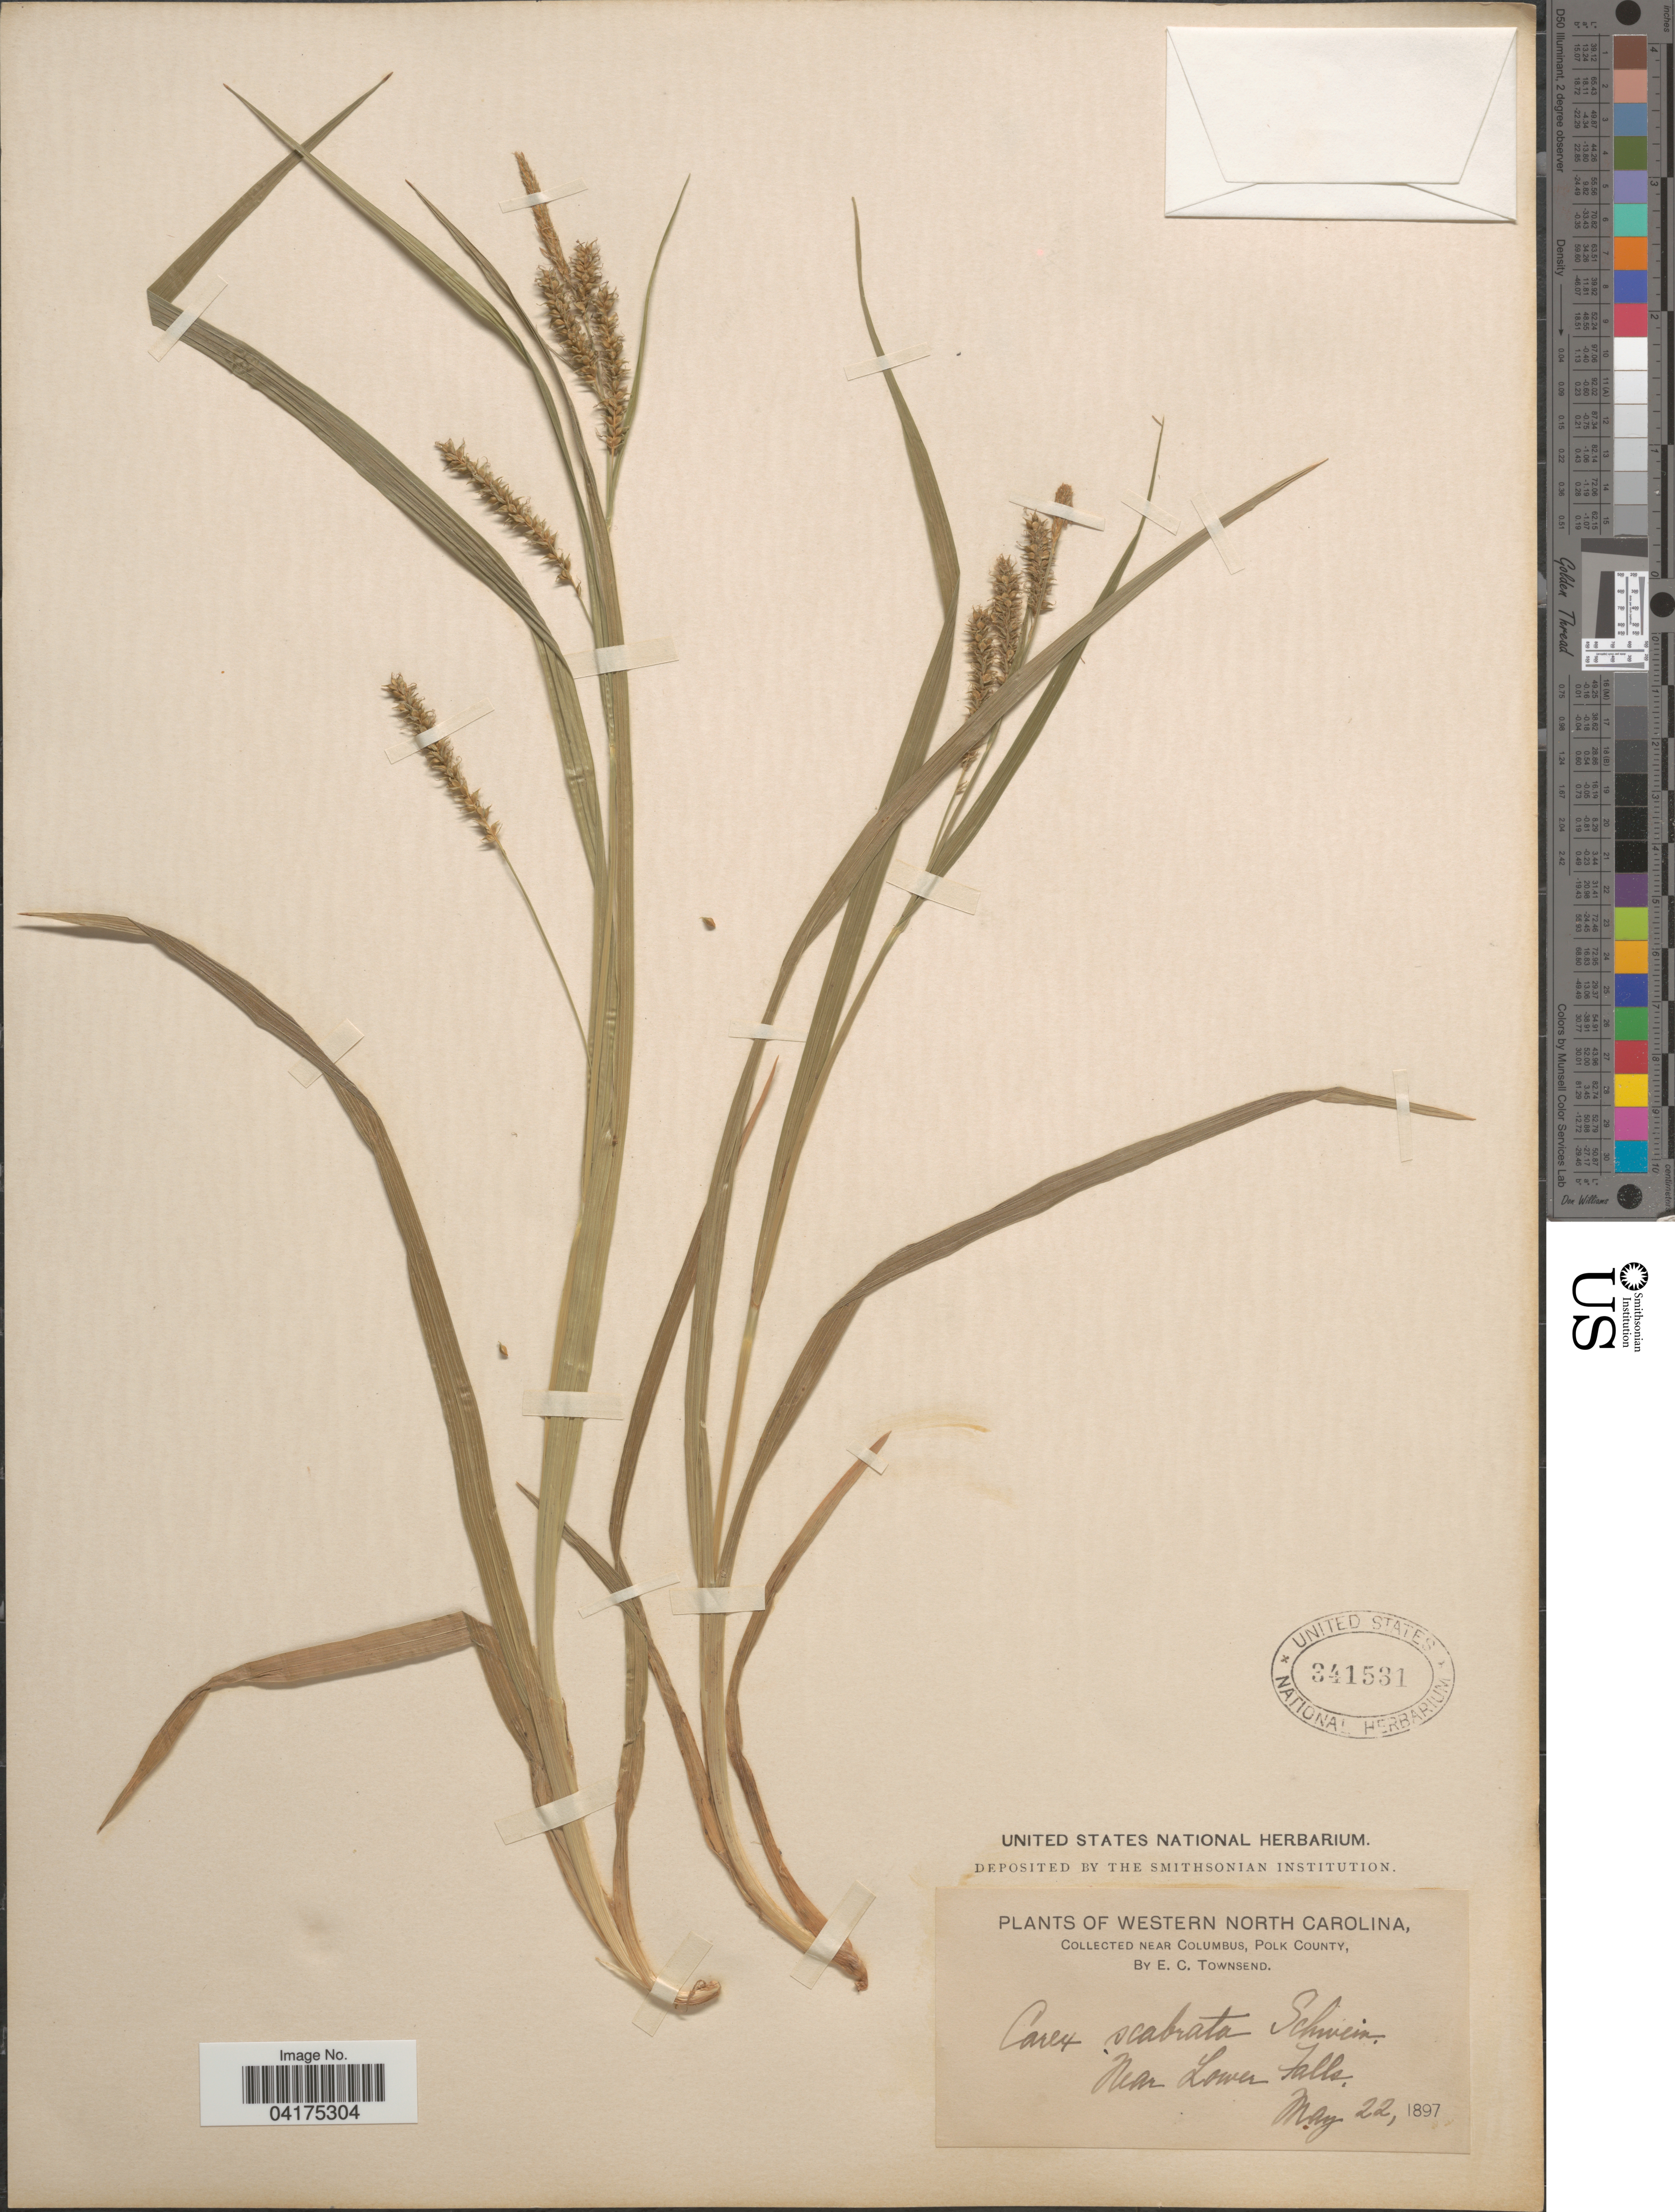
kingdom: Plantae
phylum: Tracheophyta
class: Liliopsida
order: Poales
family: Cyperaceae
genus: Carex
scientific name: Carex scabrata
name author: Schwein.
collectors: E. C. Townsend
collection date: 1897-05-22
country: United States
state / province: North Carolina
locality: Western North Carolina. Near Columbus, Polk County. Near Lower Falls.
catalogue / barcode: US 341531